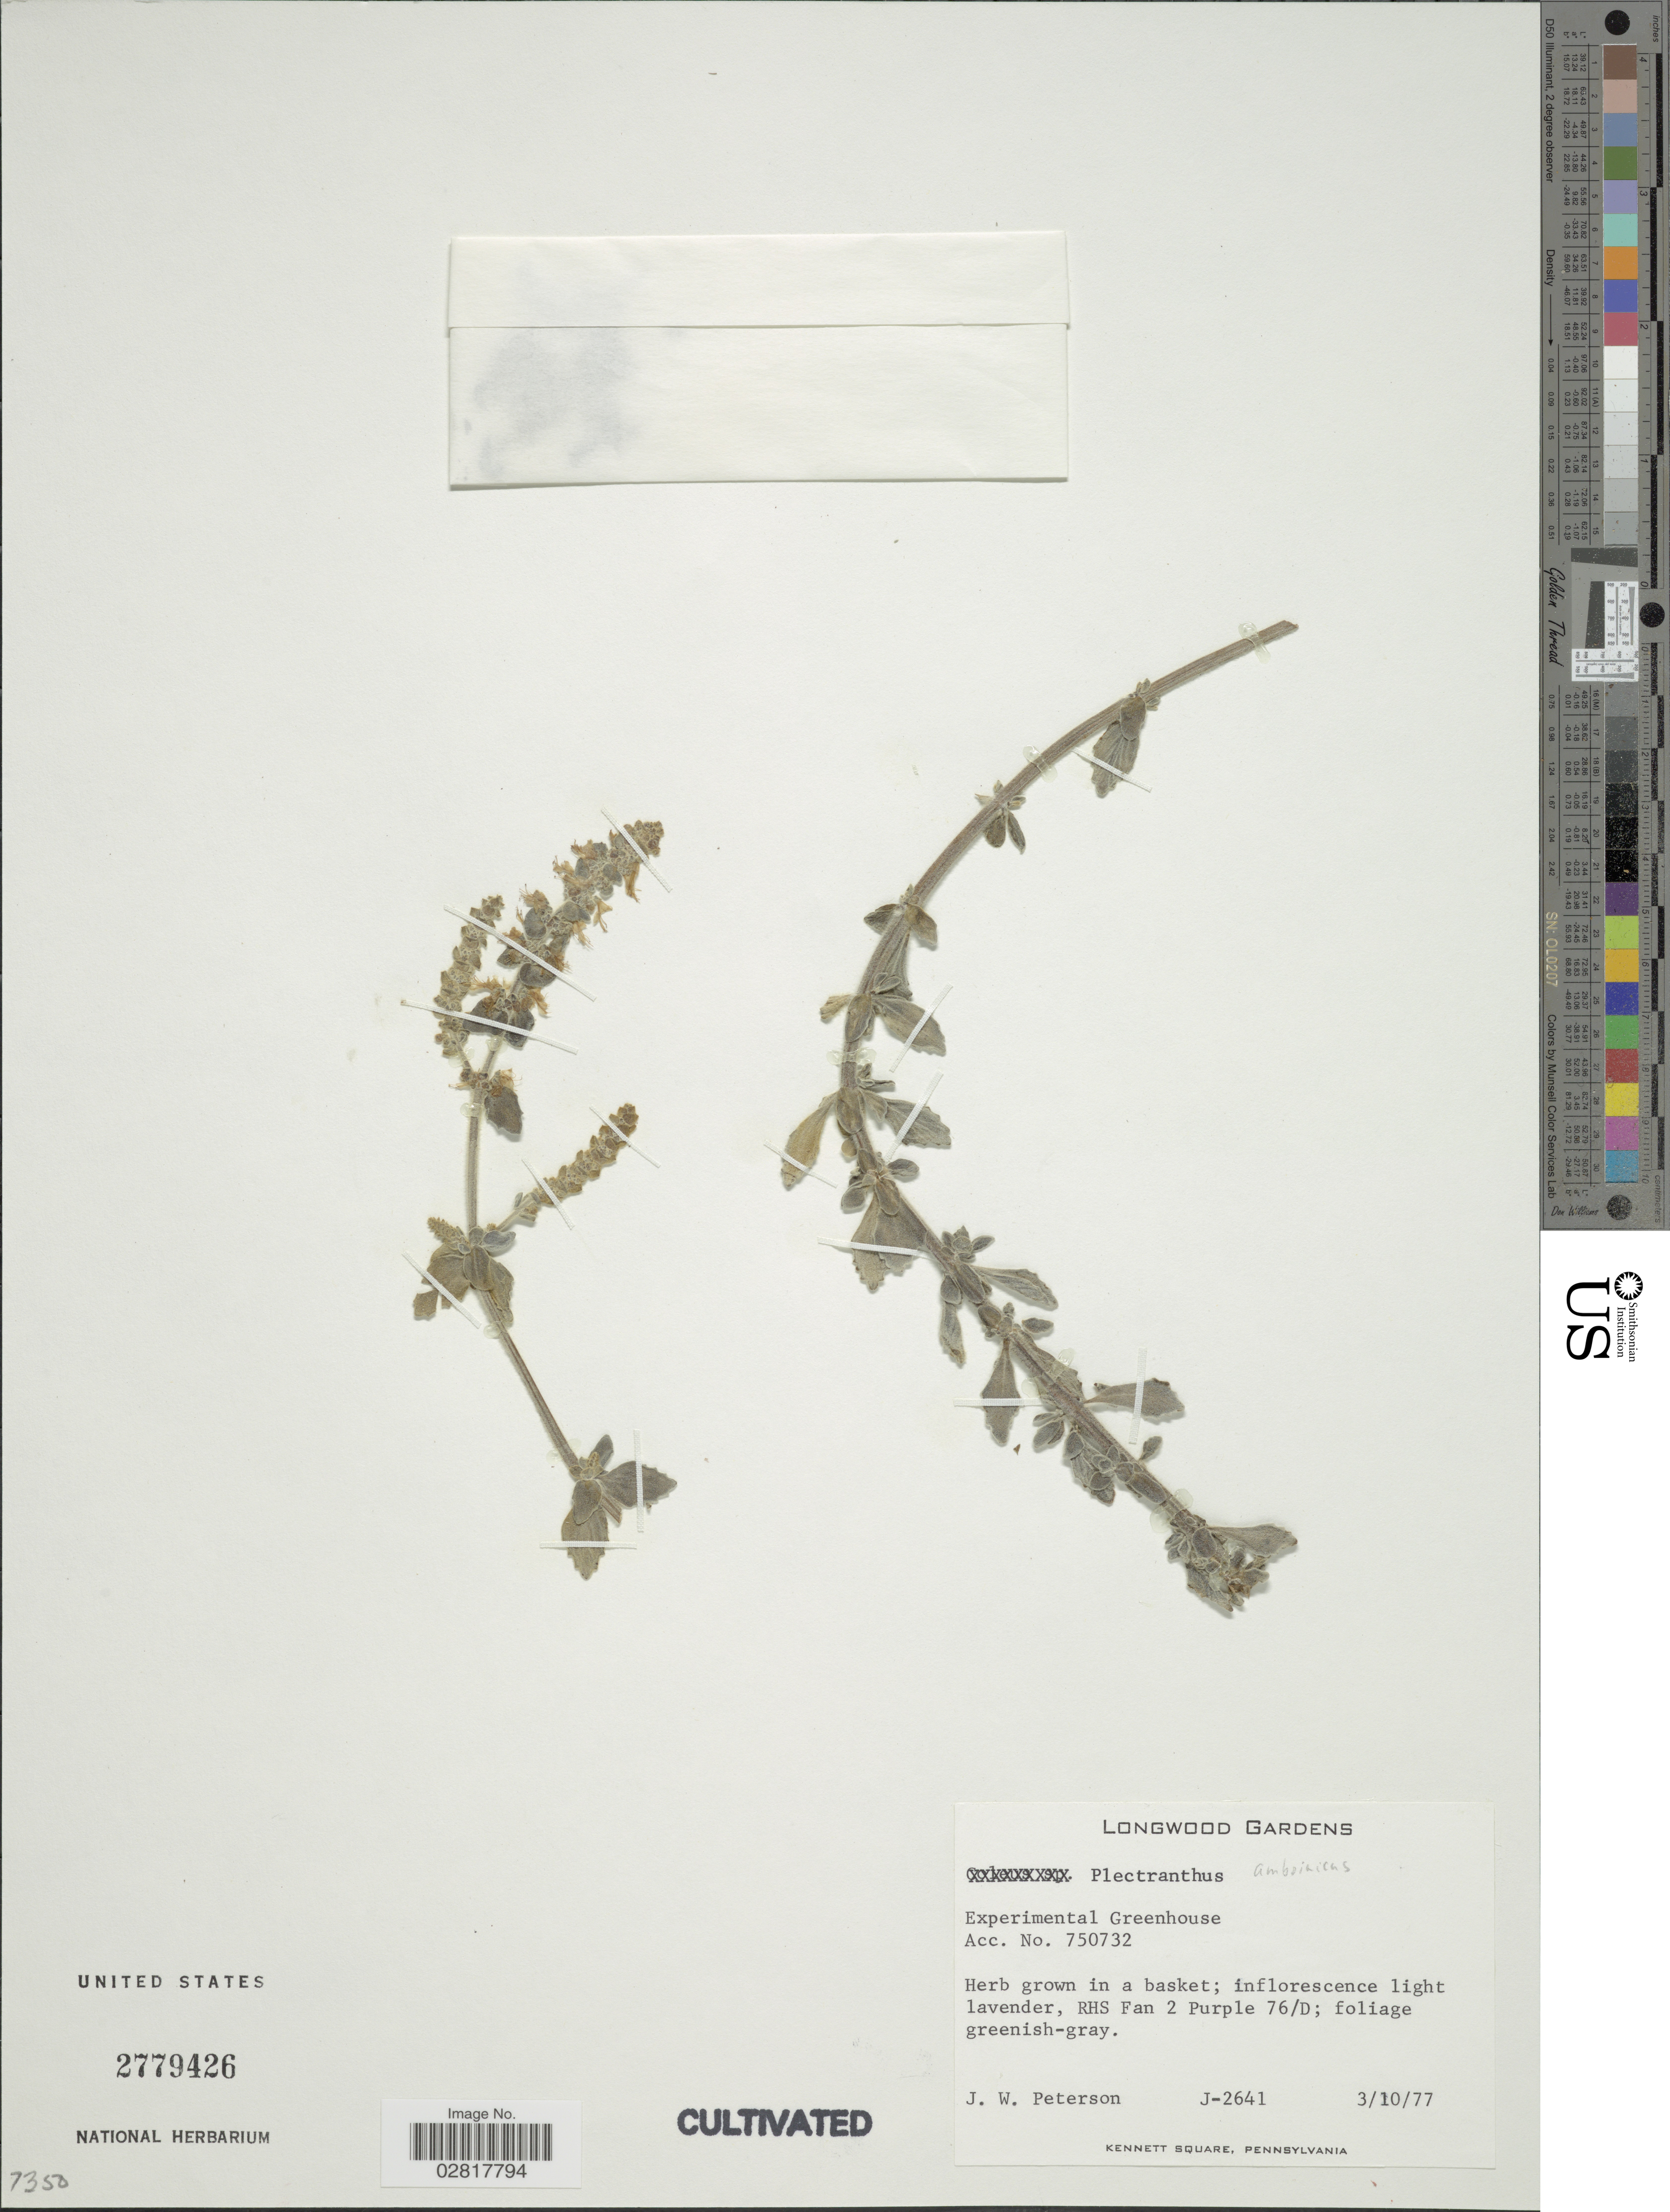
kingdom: Plantae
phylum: Tracheophyta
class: Magnoliopsida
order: Lamiales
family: Lamiaceae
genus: Plectranthus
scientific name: Plectranthus amboinicus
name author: (Lour.) Spreng.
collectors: J. W. Peterson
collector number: J-2641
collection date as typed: Transcribed d/m/y: 3/10/77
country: United States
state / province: Pennsylvania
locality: Longwood Gardens, Experimental Greenhouse. Kenneth Square. [unsure placement]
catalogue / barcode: US 2779426